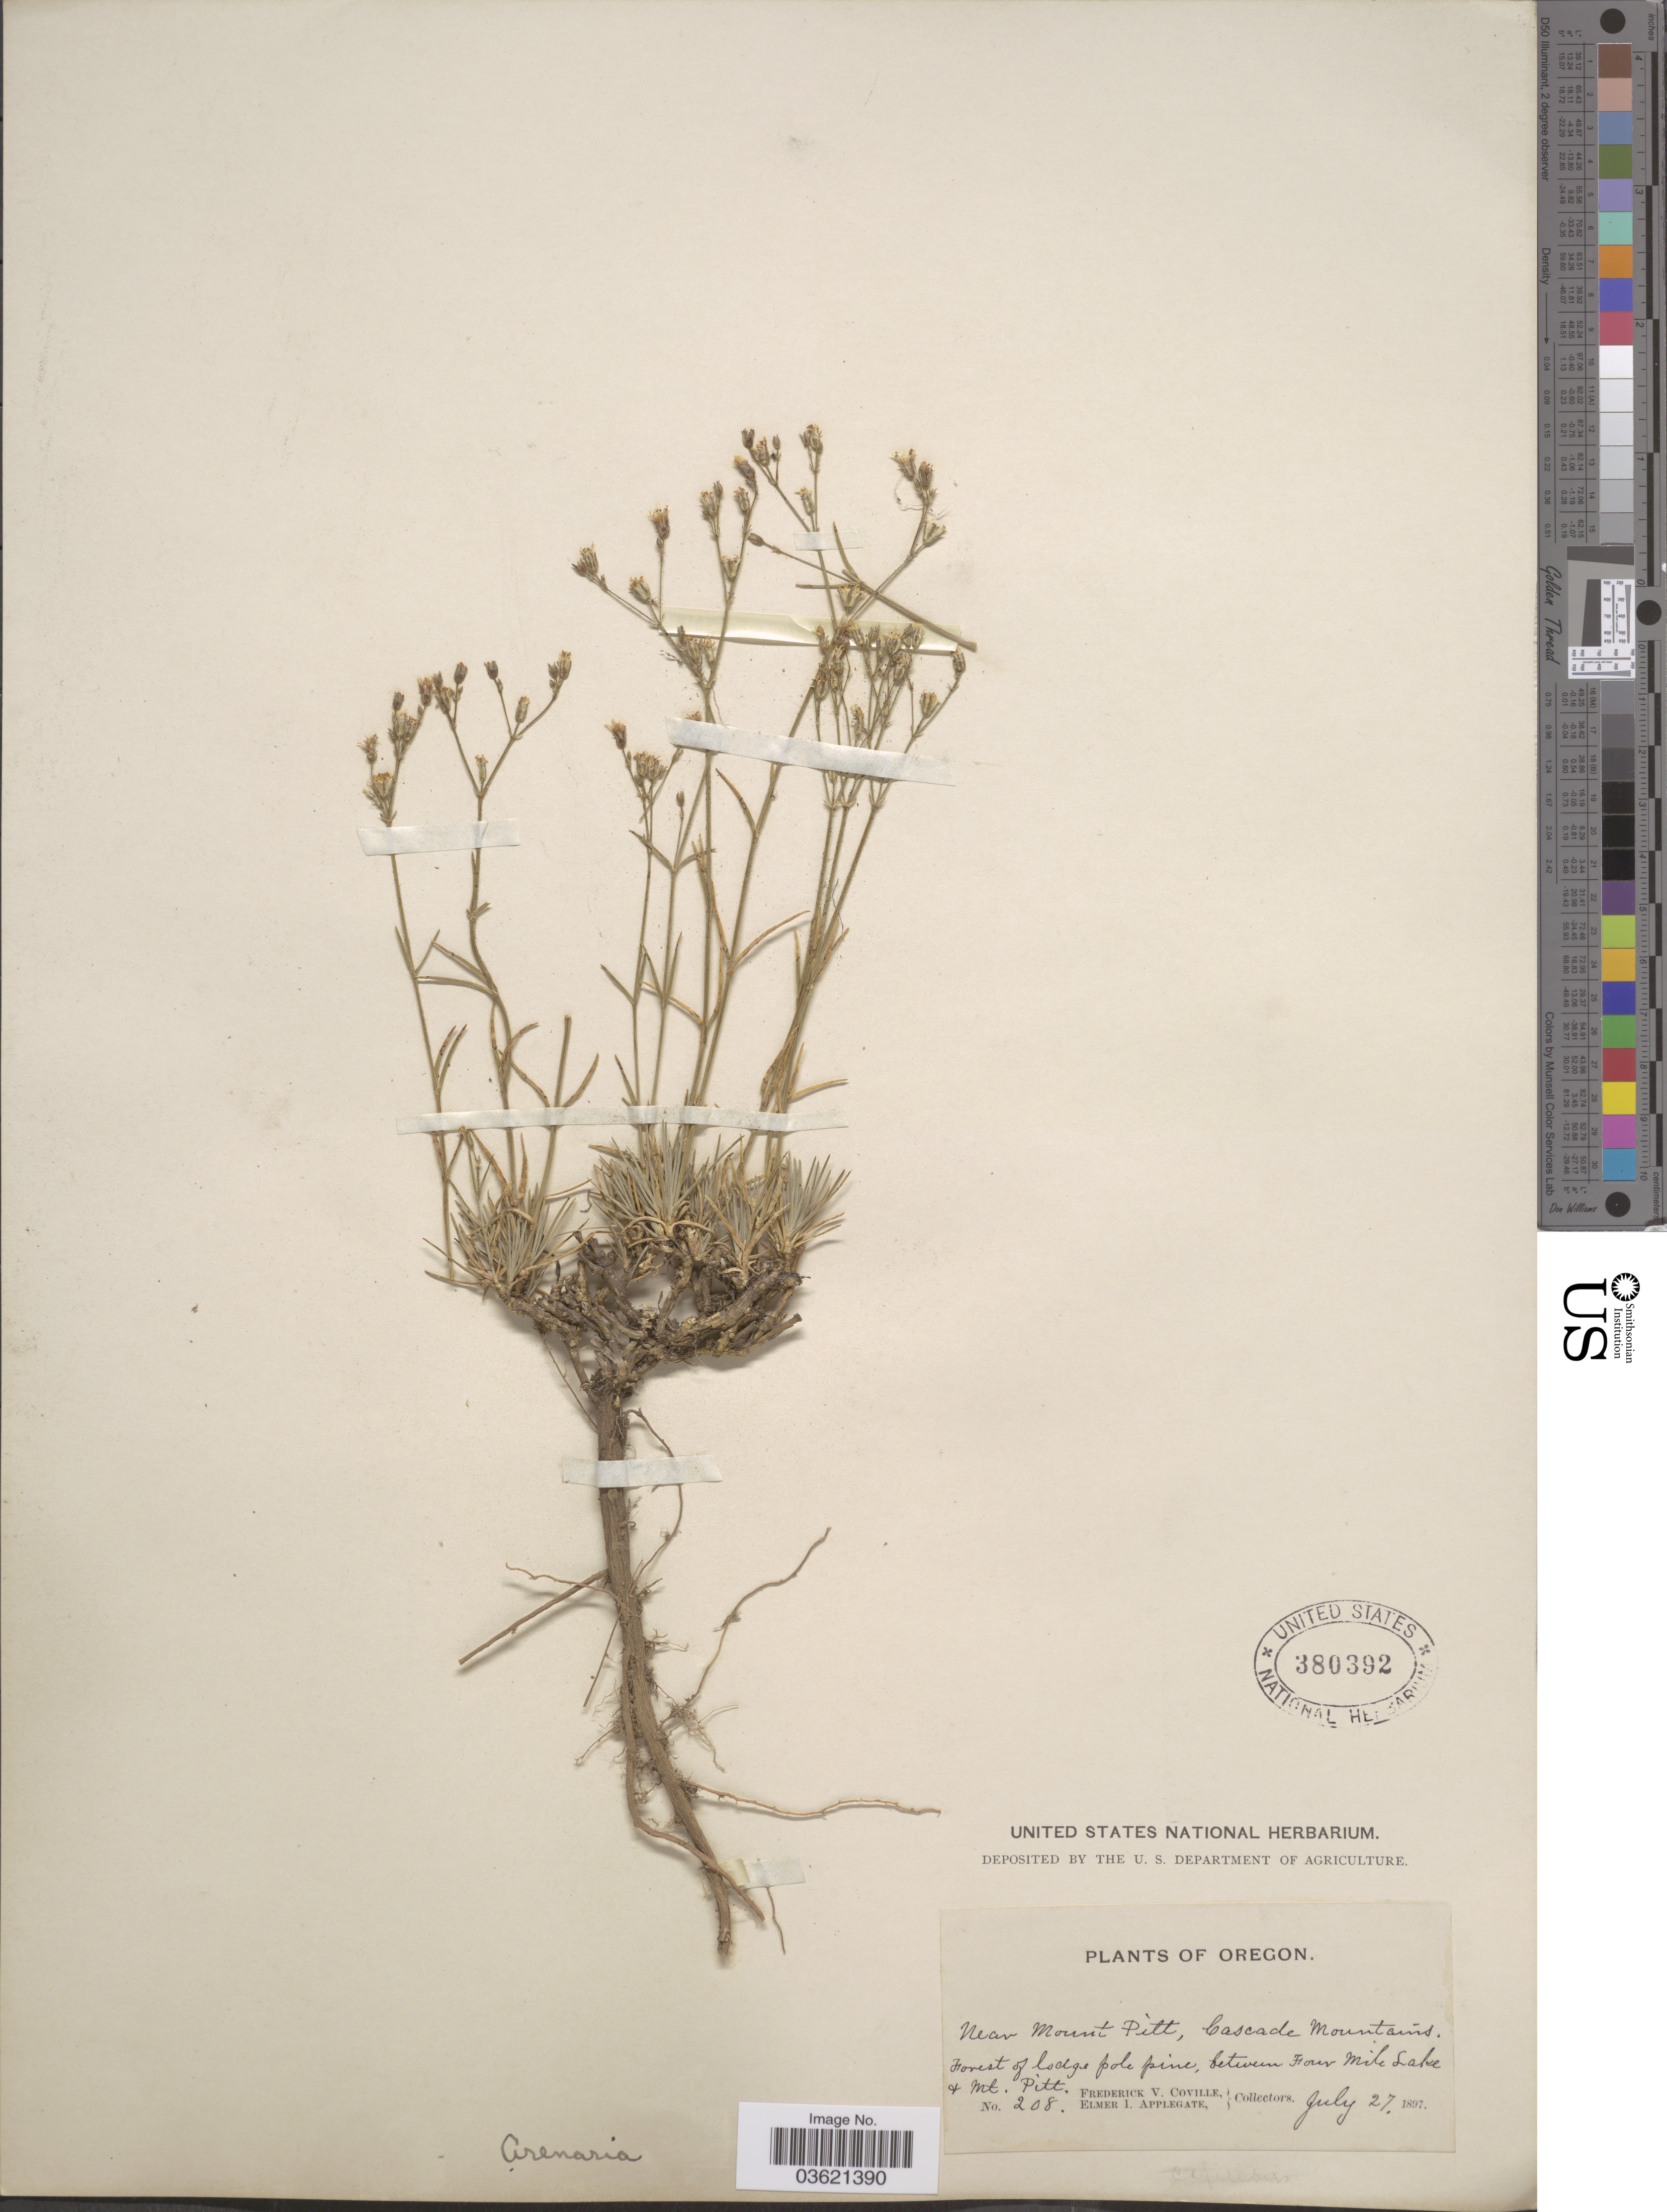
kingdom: Plantae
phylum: Tracheophyta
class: Magnoliopsida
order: Caryophyllales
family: Caryophyllaceae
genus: Arenaria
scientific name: Arenaria sp.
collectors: F. V. Coville & E. I. Applegate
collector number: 208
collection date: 1897-07-27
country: United States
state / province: Oregon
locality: Near Mount Pitt, Cascade Mountains. Forest of lodge pole pine, between Four Mile Lake & Mt. Pitt.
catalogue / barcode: US 380392